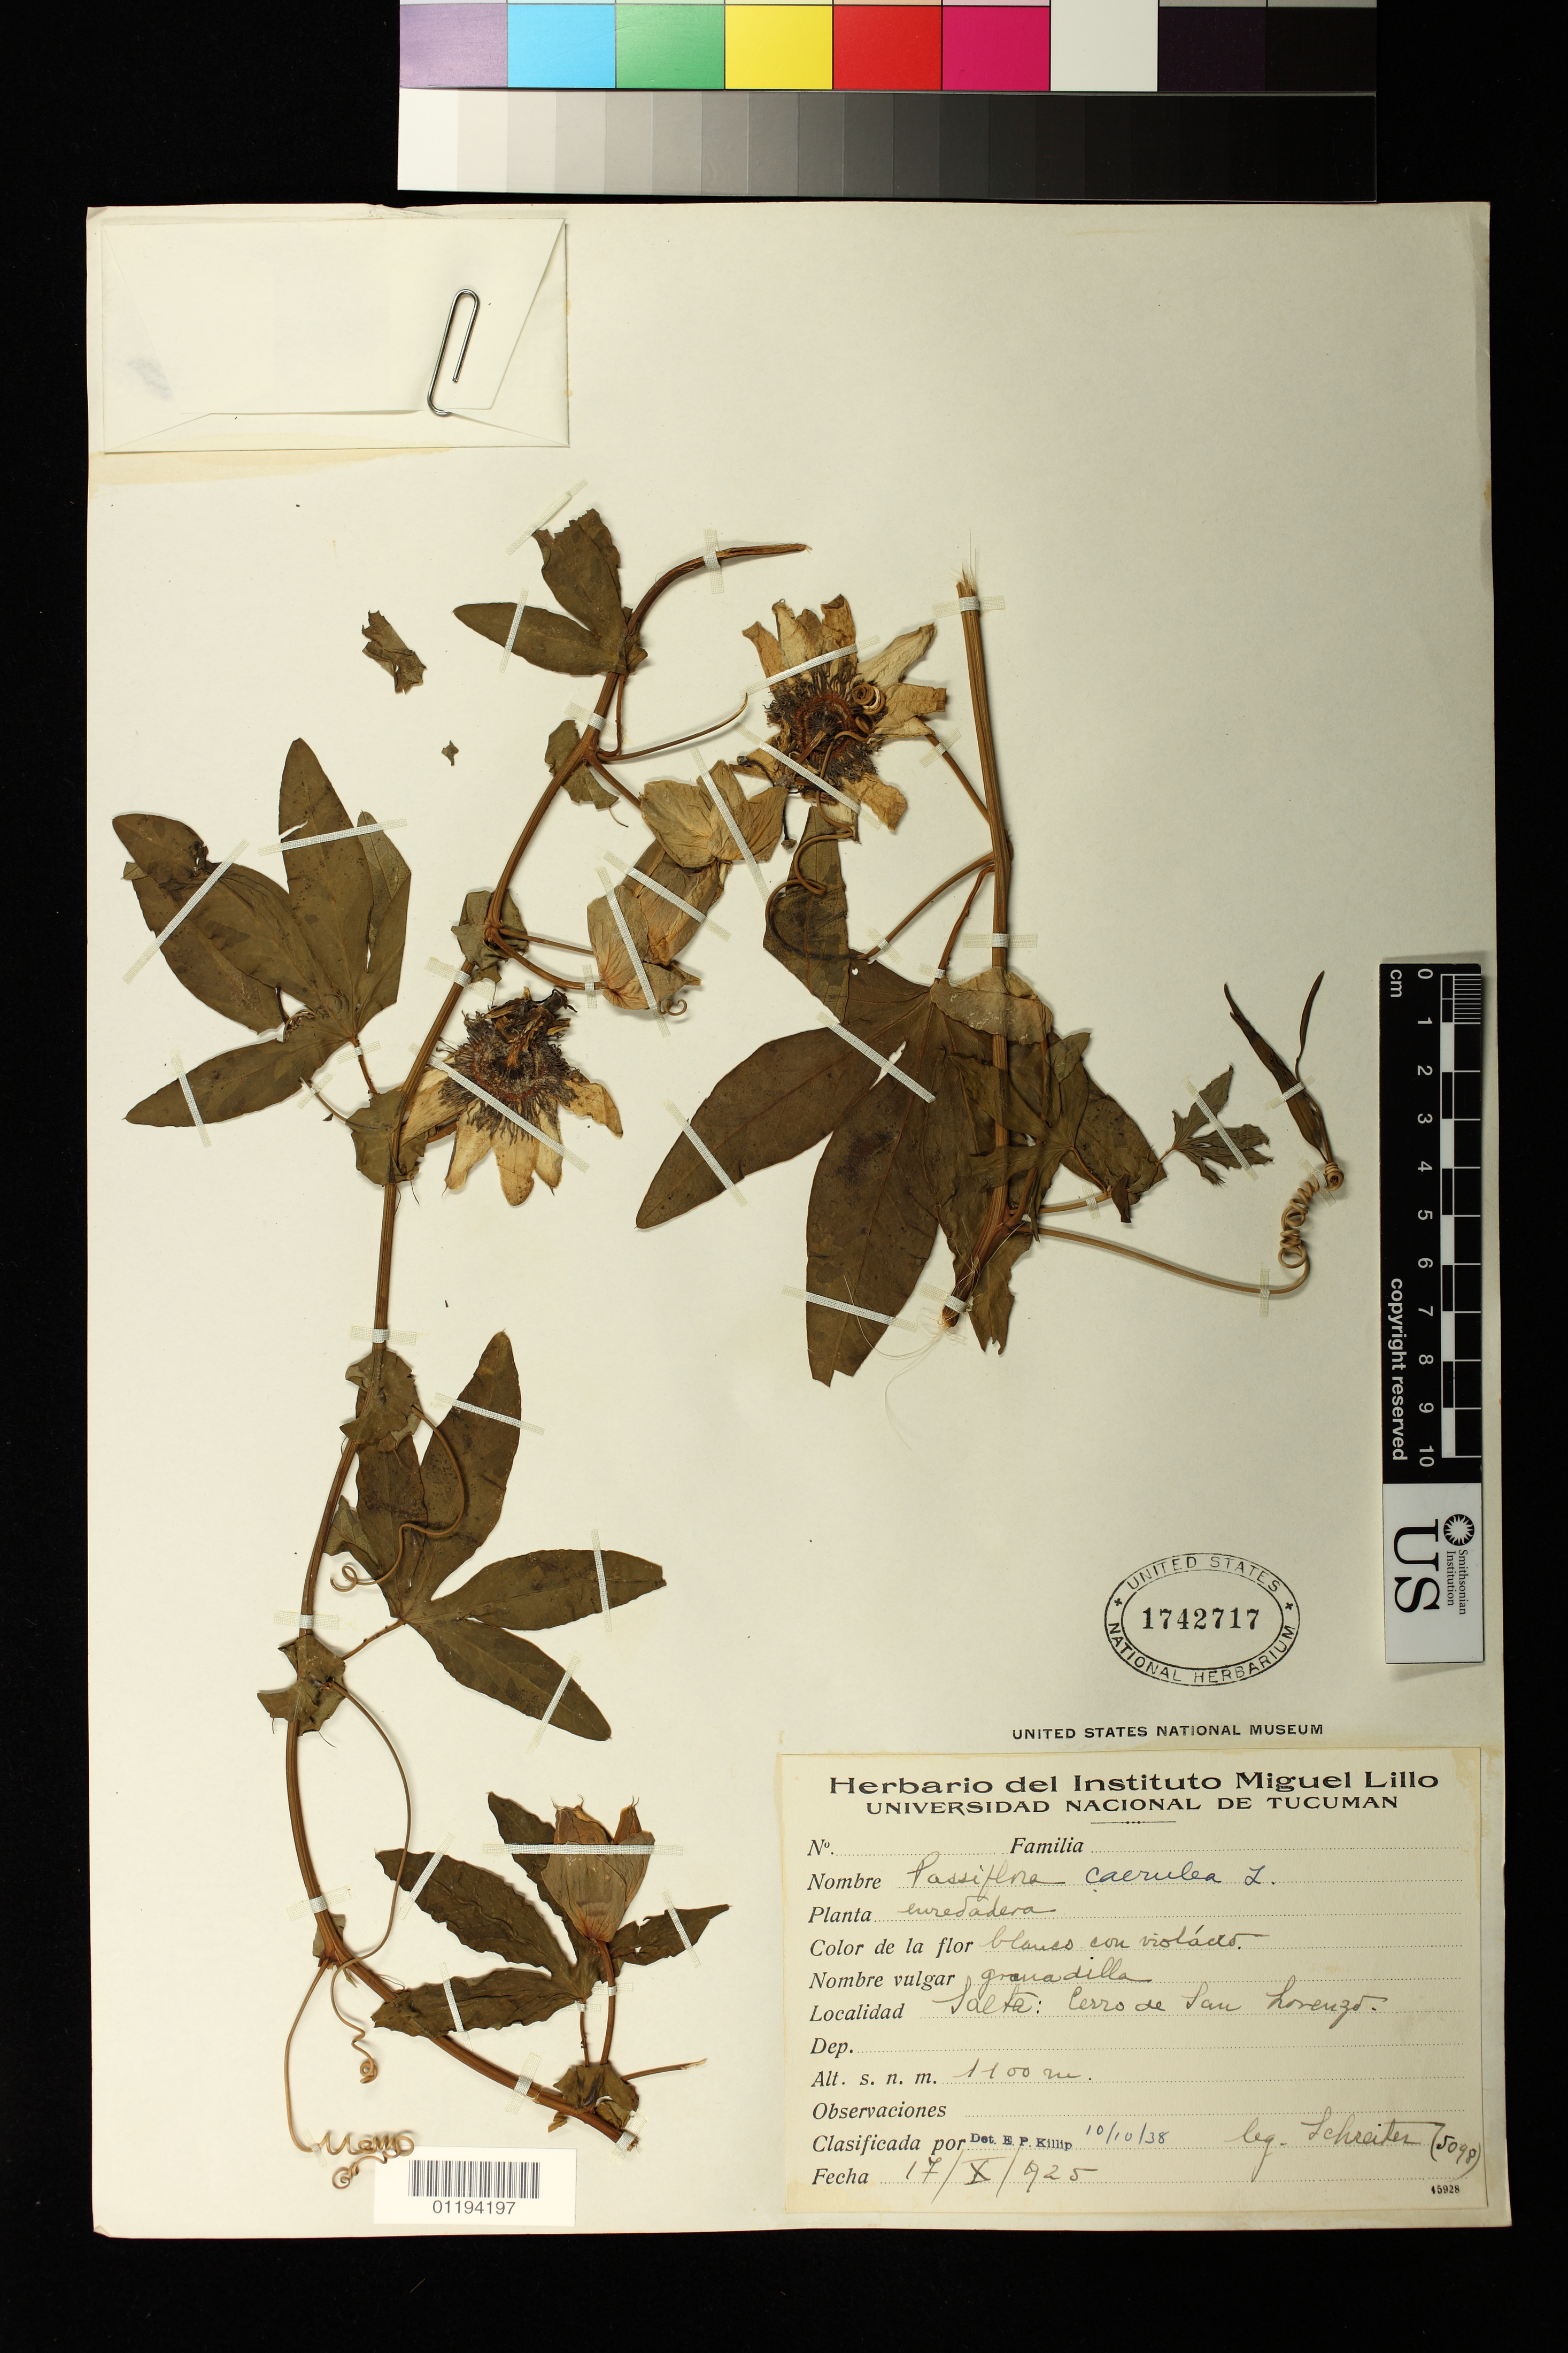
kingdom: Plantae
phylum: Tracheophyta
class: Magnoliopsida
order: Malpighiales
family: Passifloraceae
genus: Passiflora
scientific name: Passiflora caerulea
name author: L.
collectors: R. Schreiter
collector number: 5098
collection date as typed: Oct 17 1925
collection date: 1925-10-17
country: Argentina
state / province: Salta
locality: Cerro de San Lorenzo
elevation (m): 1100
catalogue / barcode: US 1742717